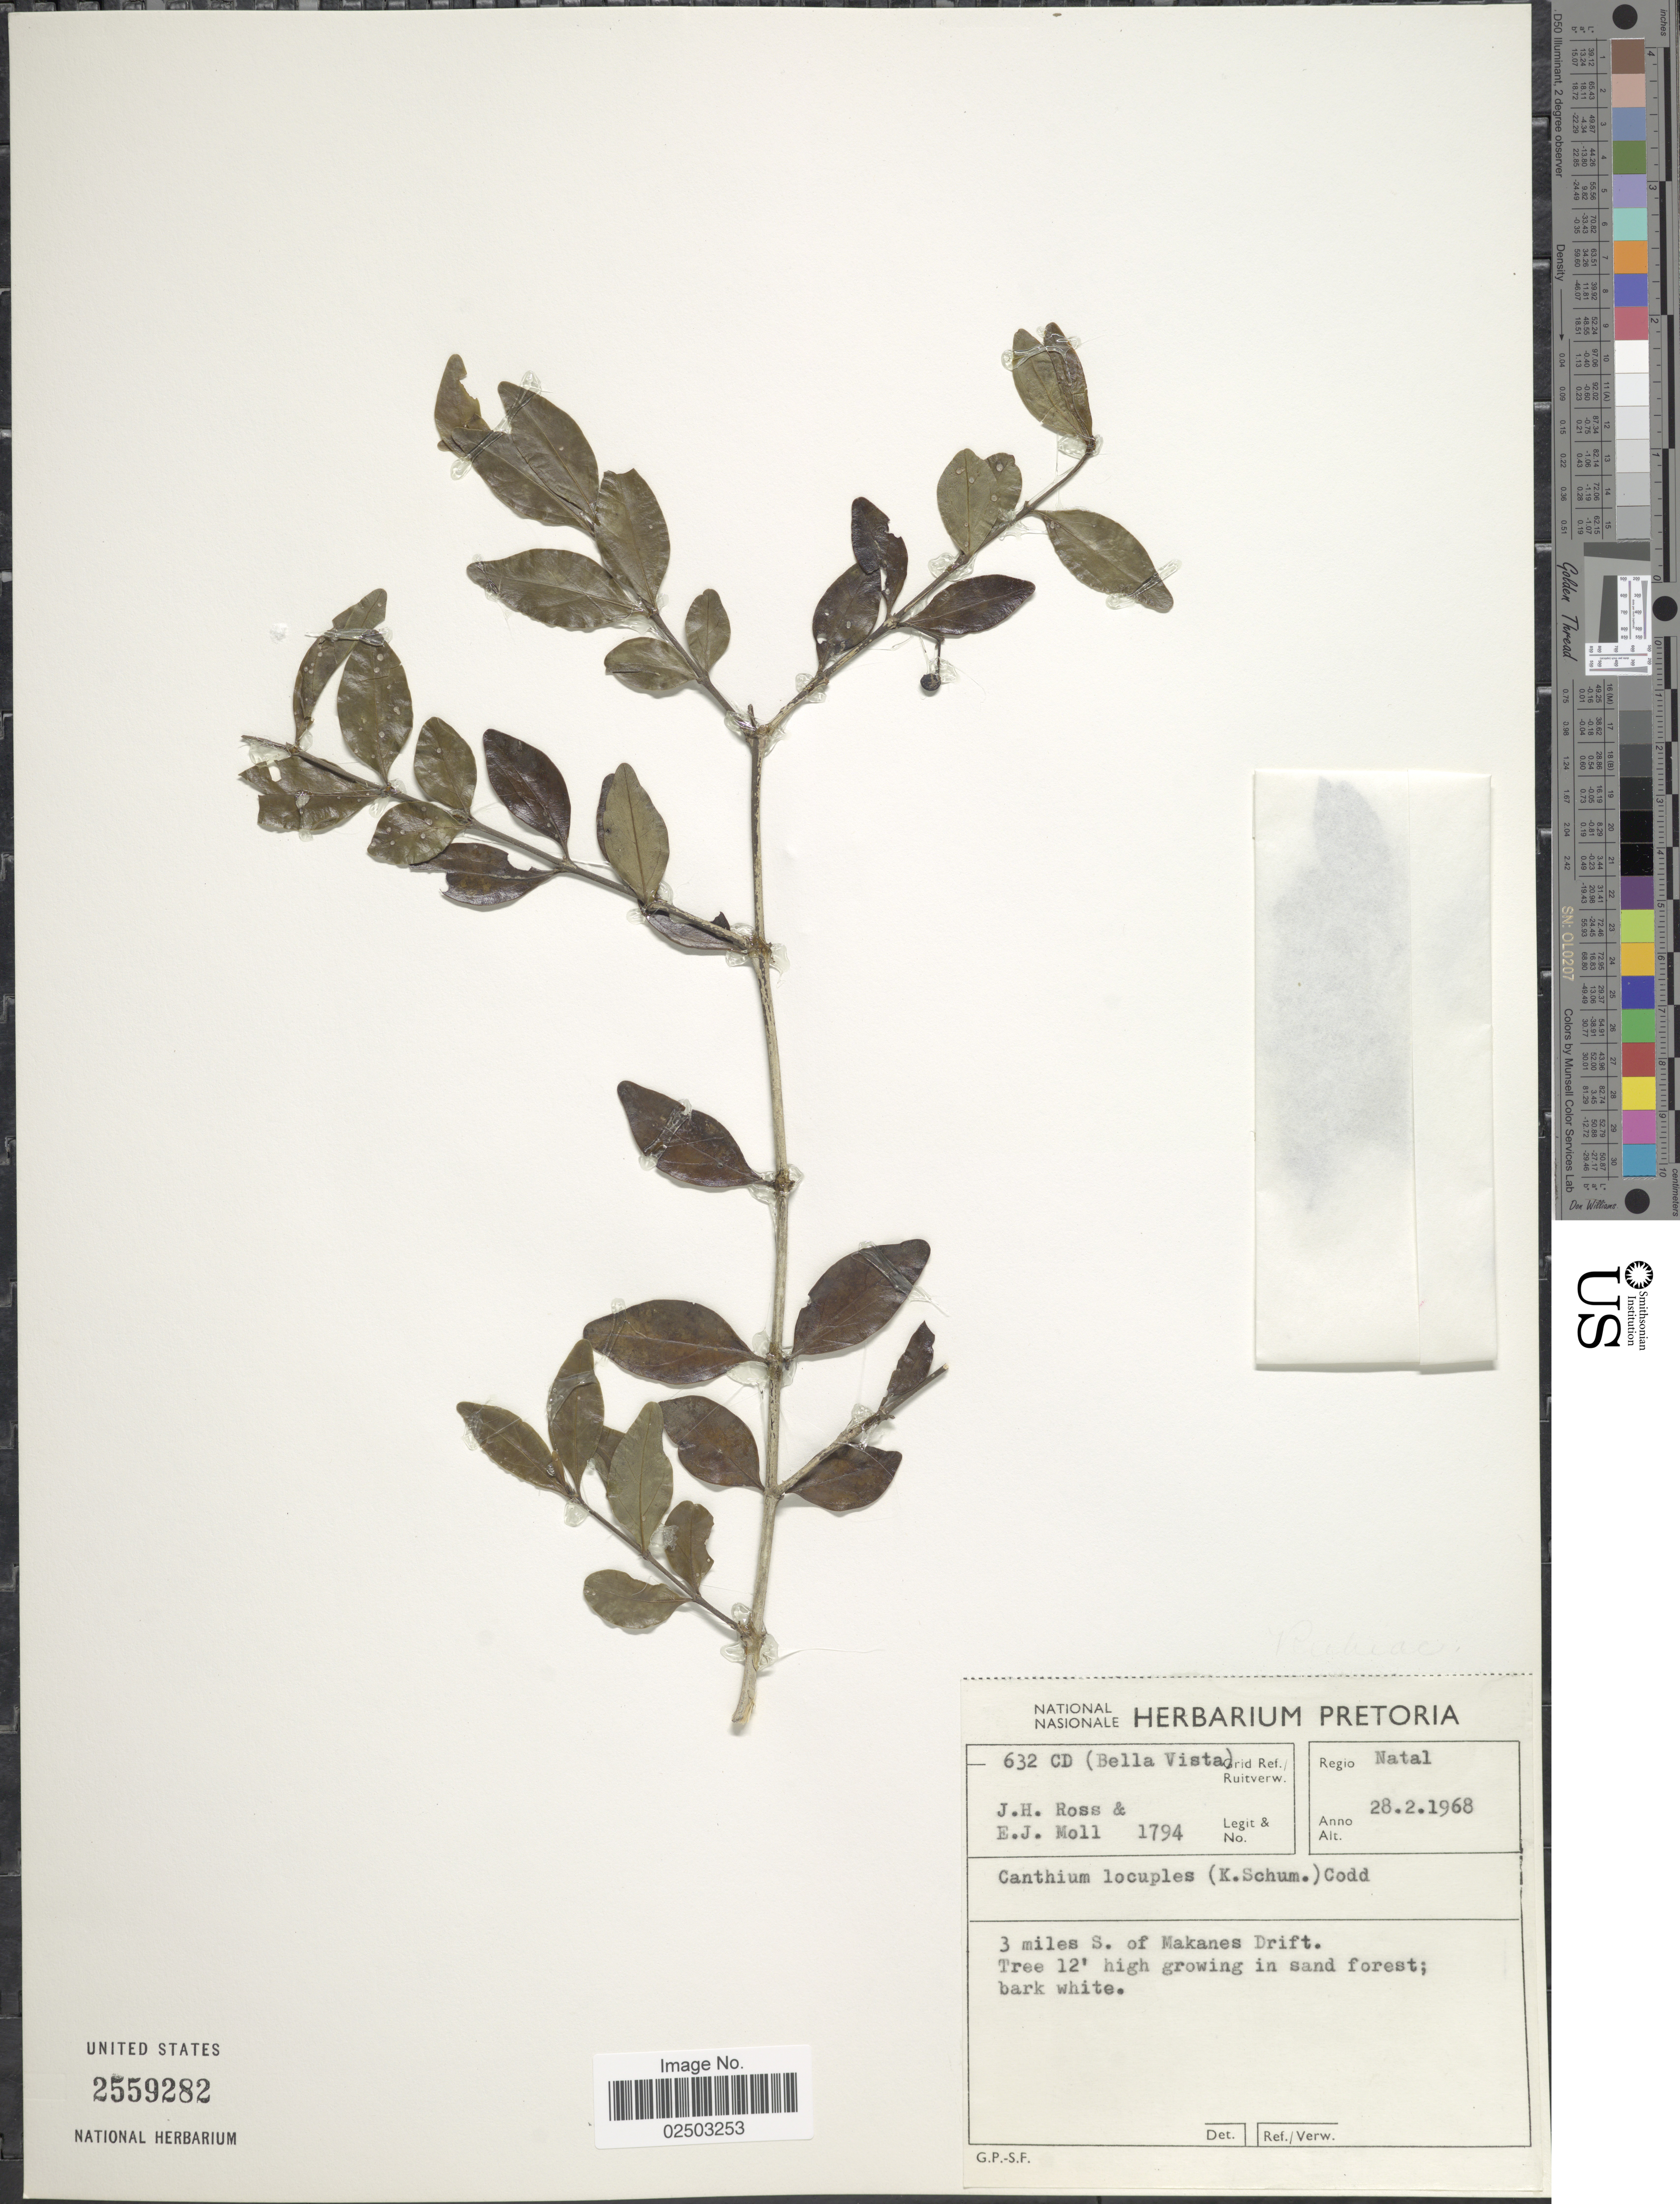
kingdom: Plantae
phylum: Tracheophyta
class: Magnoliopsida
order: Gentianales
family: Rubiaceae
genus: Canthium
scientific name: Canthium locuples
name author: (K. Schum.) Codd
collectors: J. Ross & E. J. Moll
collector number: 1794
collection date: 1968-02-28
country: South Africa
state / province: KwaZulu-Natal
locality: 3 miles S. of Makanes Drift, Regio Natal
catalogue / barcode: US 2559282